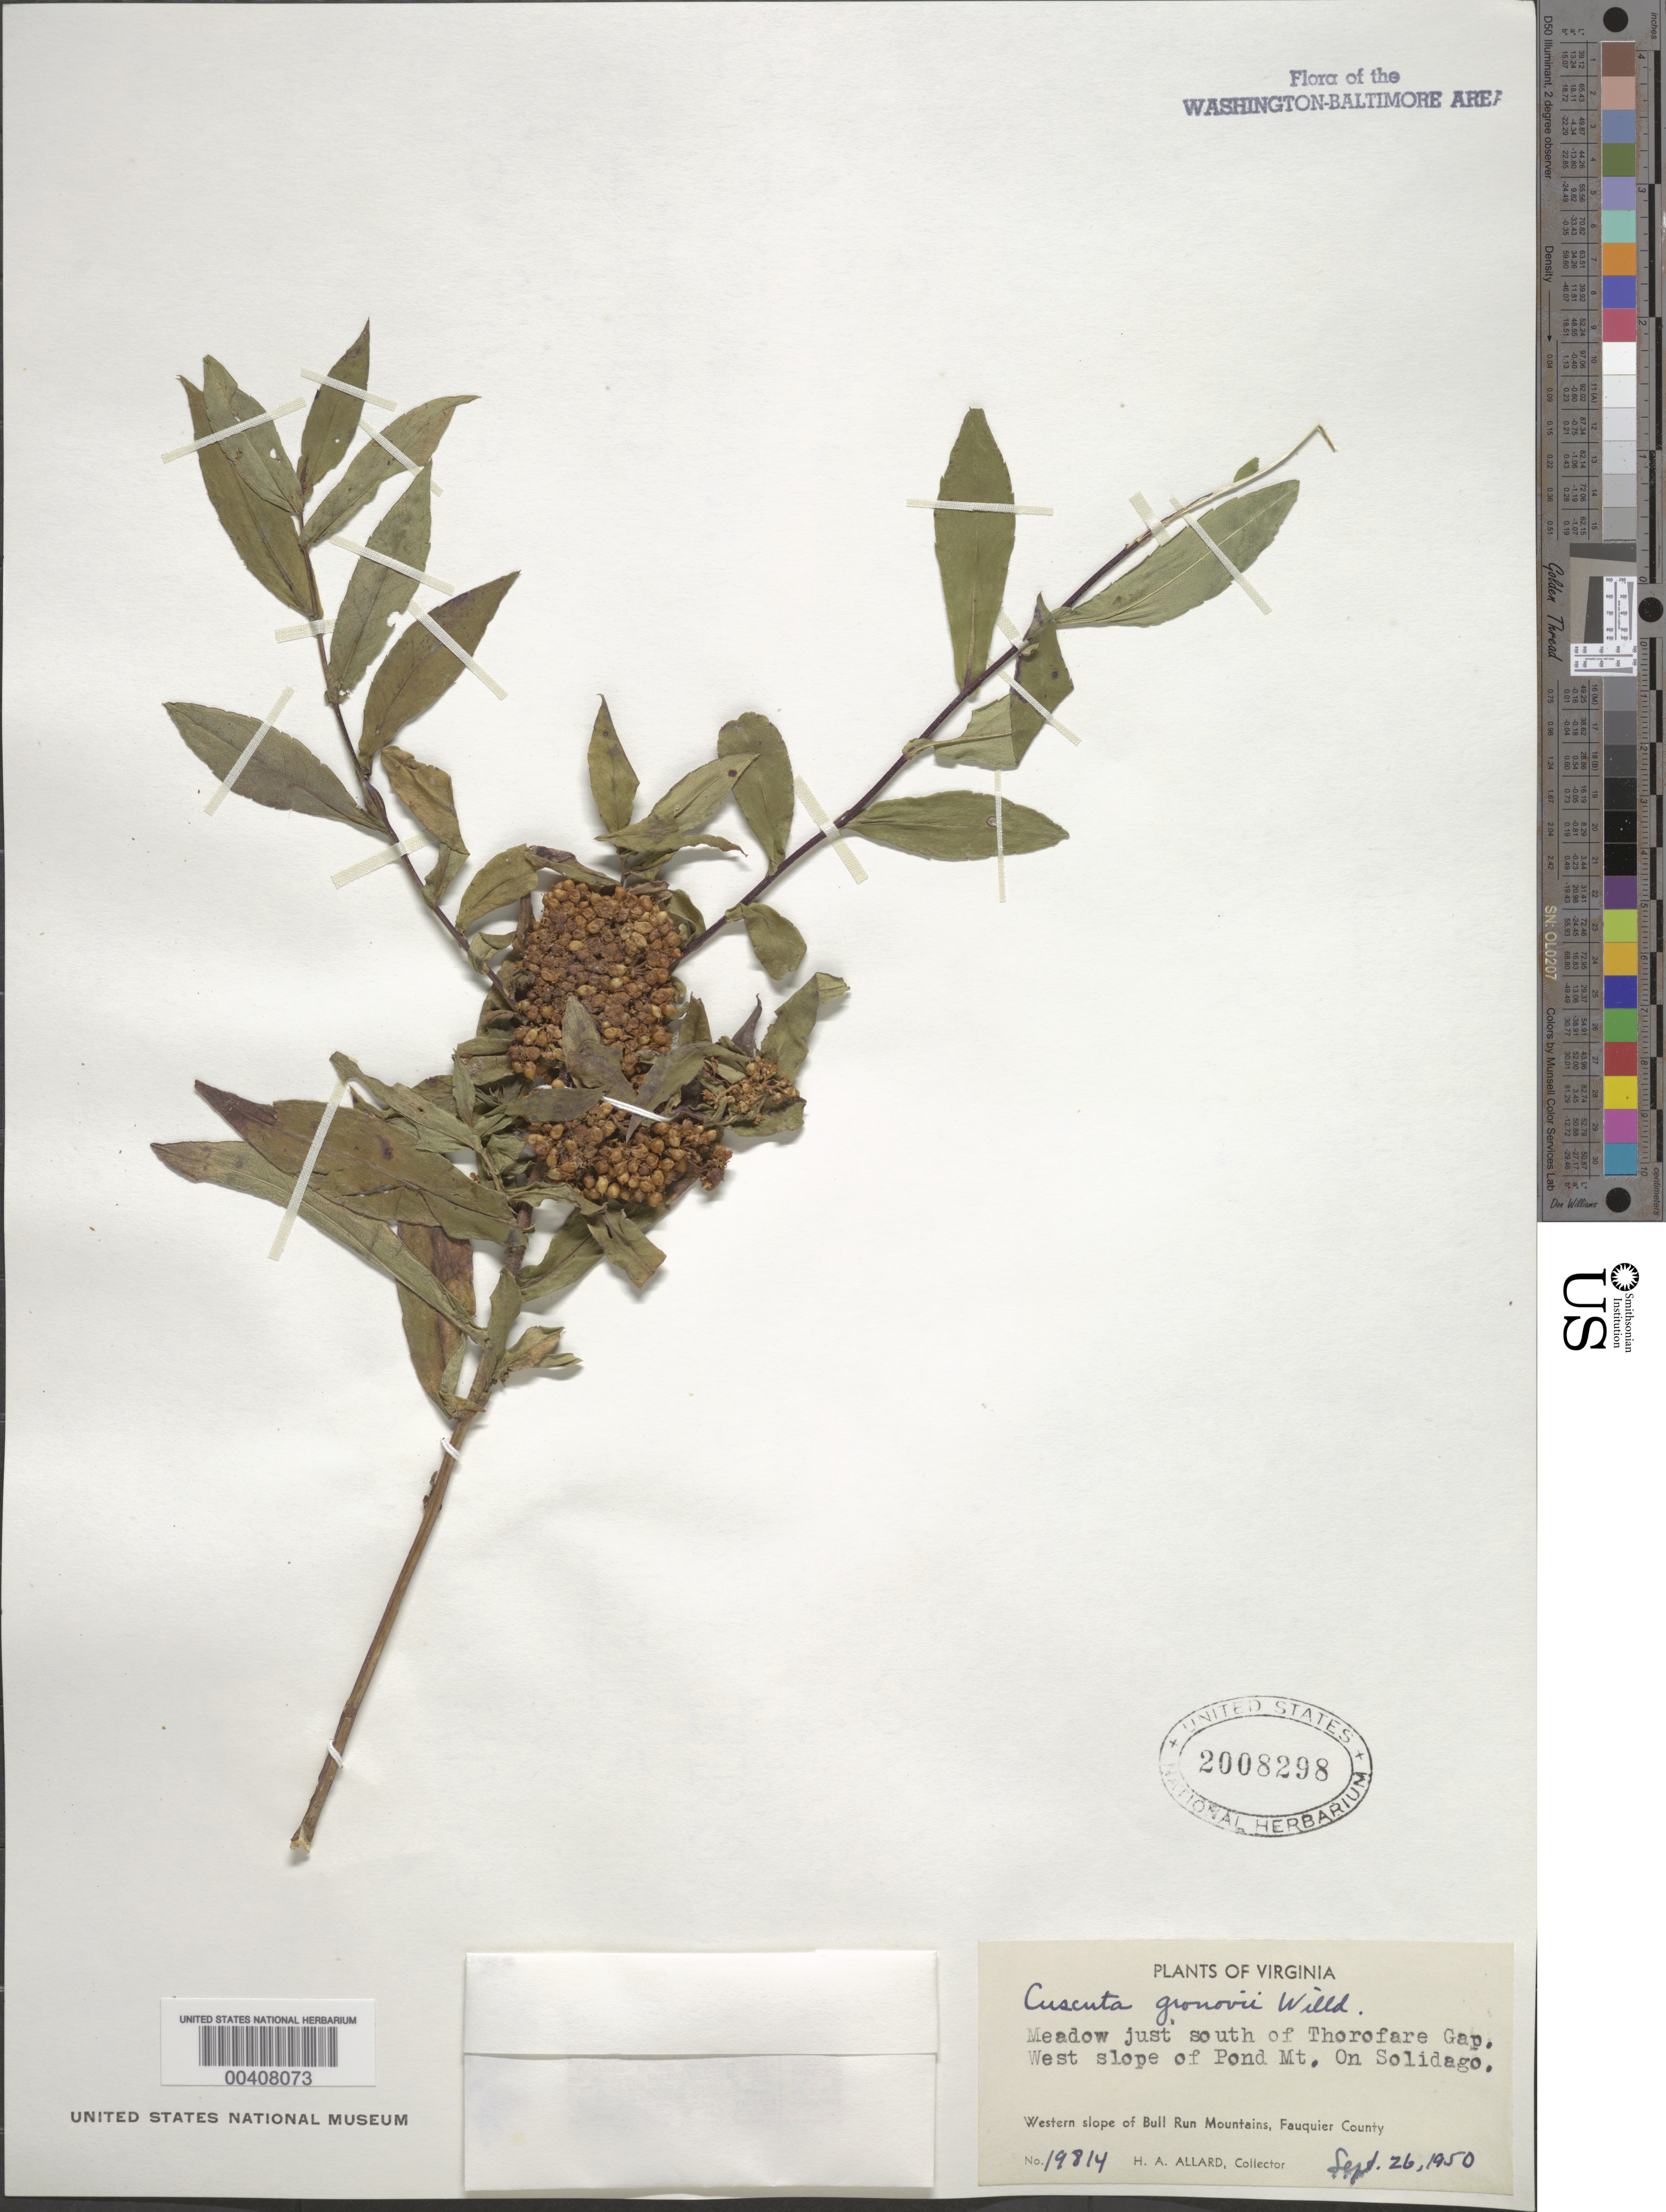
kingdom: Plantae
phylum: Tracheophyta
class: Magnoliopsida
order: Solanales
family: Convolvulaceae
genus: Cuscuta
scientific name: Cuscuta gronovii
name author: Willd. ex Schult.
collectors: H. A. Allard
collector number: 19814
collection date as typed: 26 Sep 1950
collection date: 1950-09-26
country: United States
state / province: Virginia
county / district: Fauquier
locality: In mountains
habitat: Meadow, on Solidago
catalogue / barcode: US 2008298